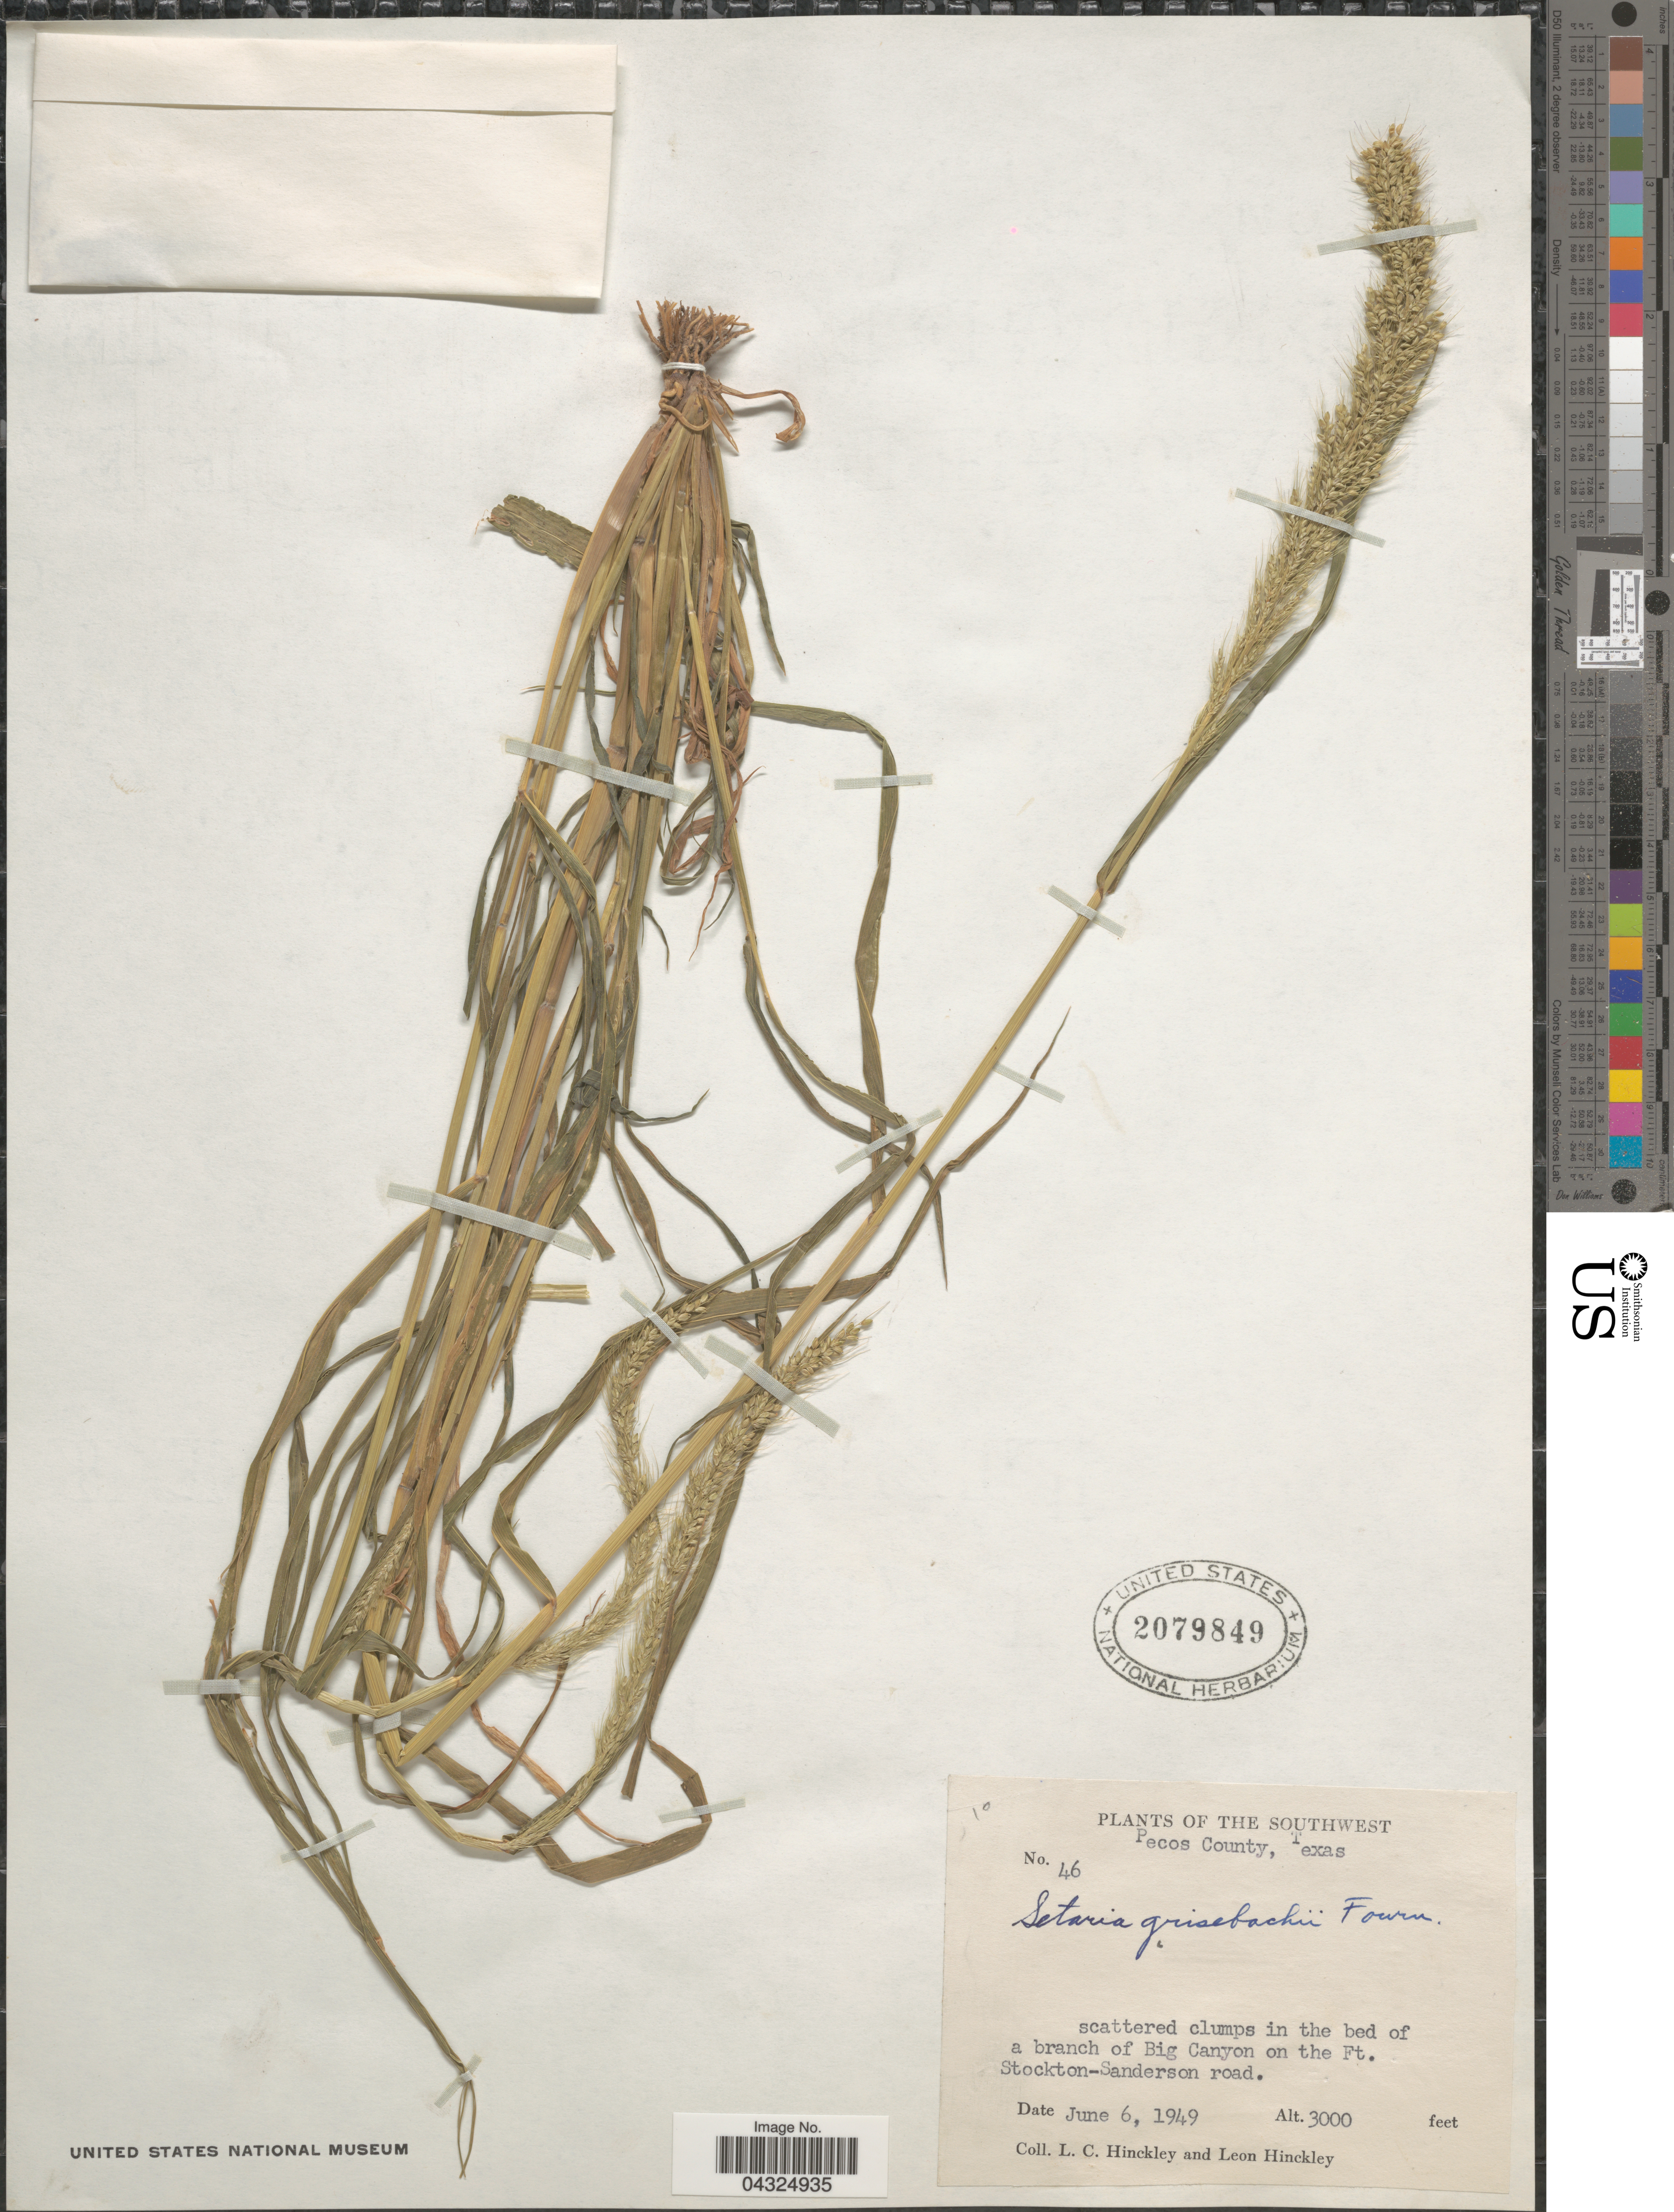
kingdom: Plantae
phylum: Tracheophyta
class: Liliopsida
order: Poales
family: Poaceae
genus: Setaria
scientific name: Setaria grisebachii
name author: E. Fourn.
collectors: L. Hinckley & L. Hinckley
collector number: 46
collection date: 1949-06-06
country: United States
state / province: Texas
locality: The Southwest. Pecos County. Scattered clumps in the bed of a branch of Big Canyon on the Ft. Stockton-Sanderson road.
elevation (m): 914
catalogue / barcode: US 2079849